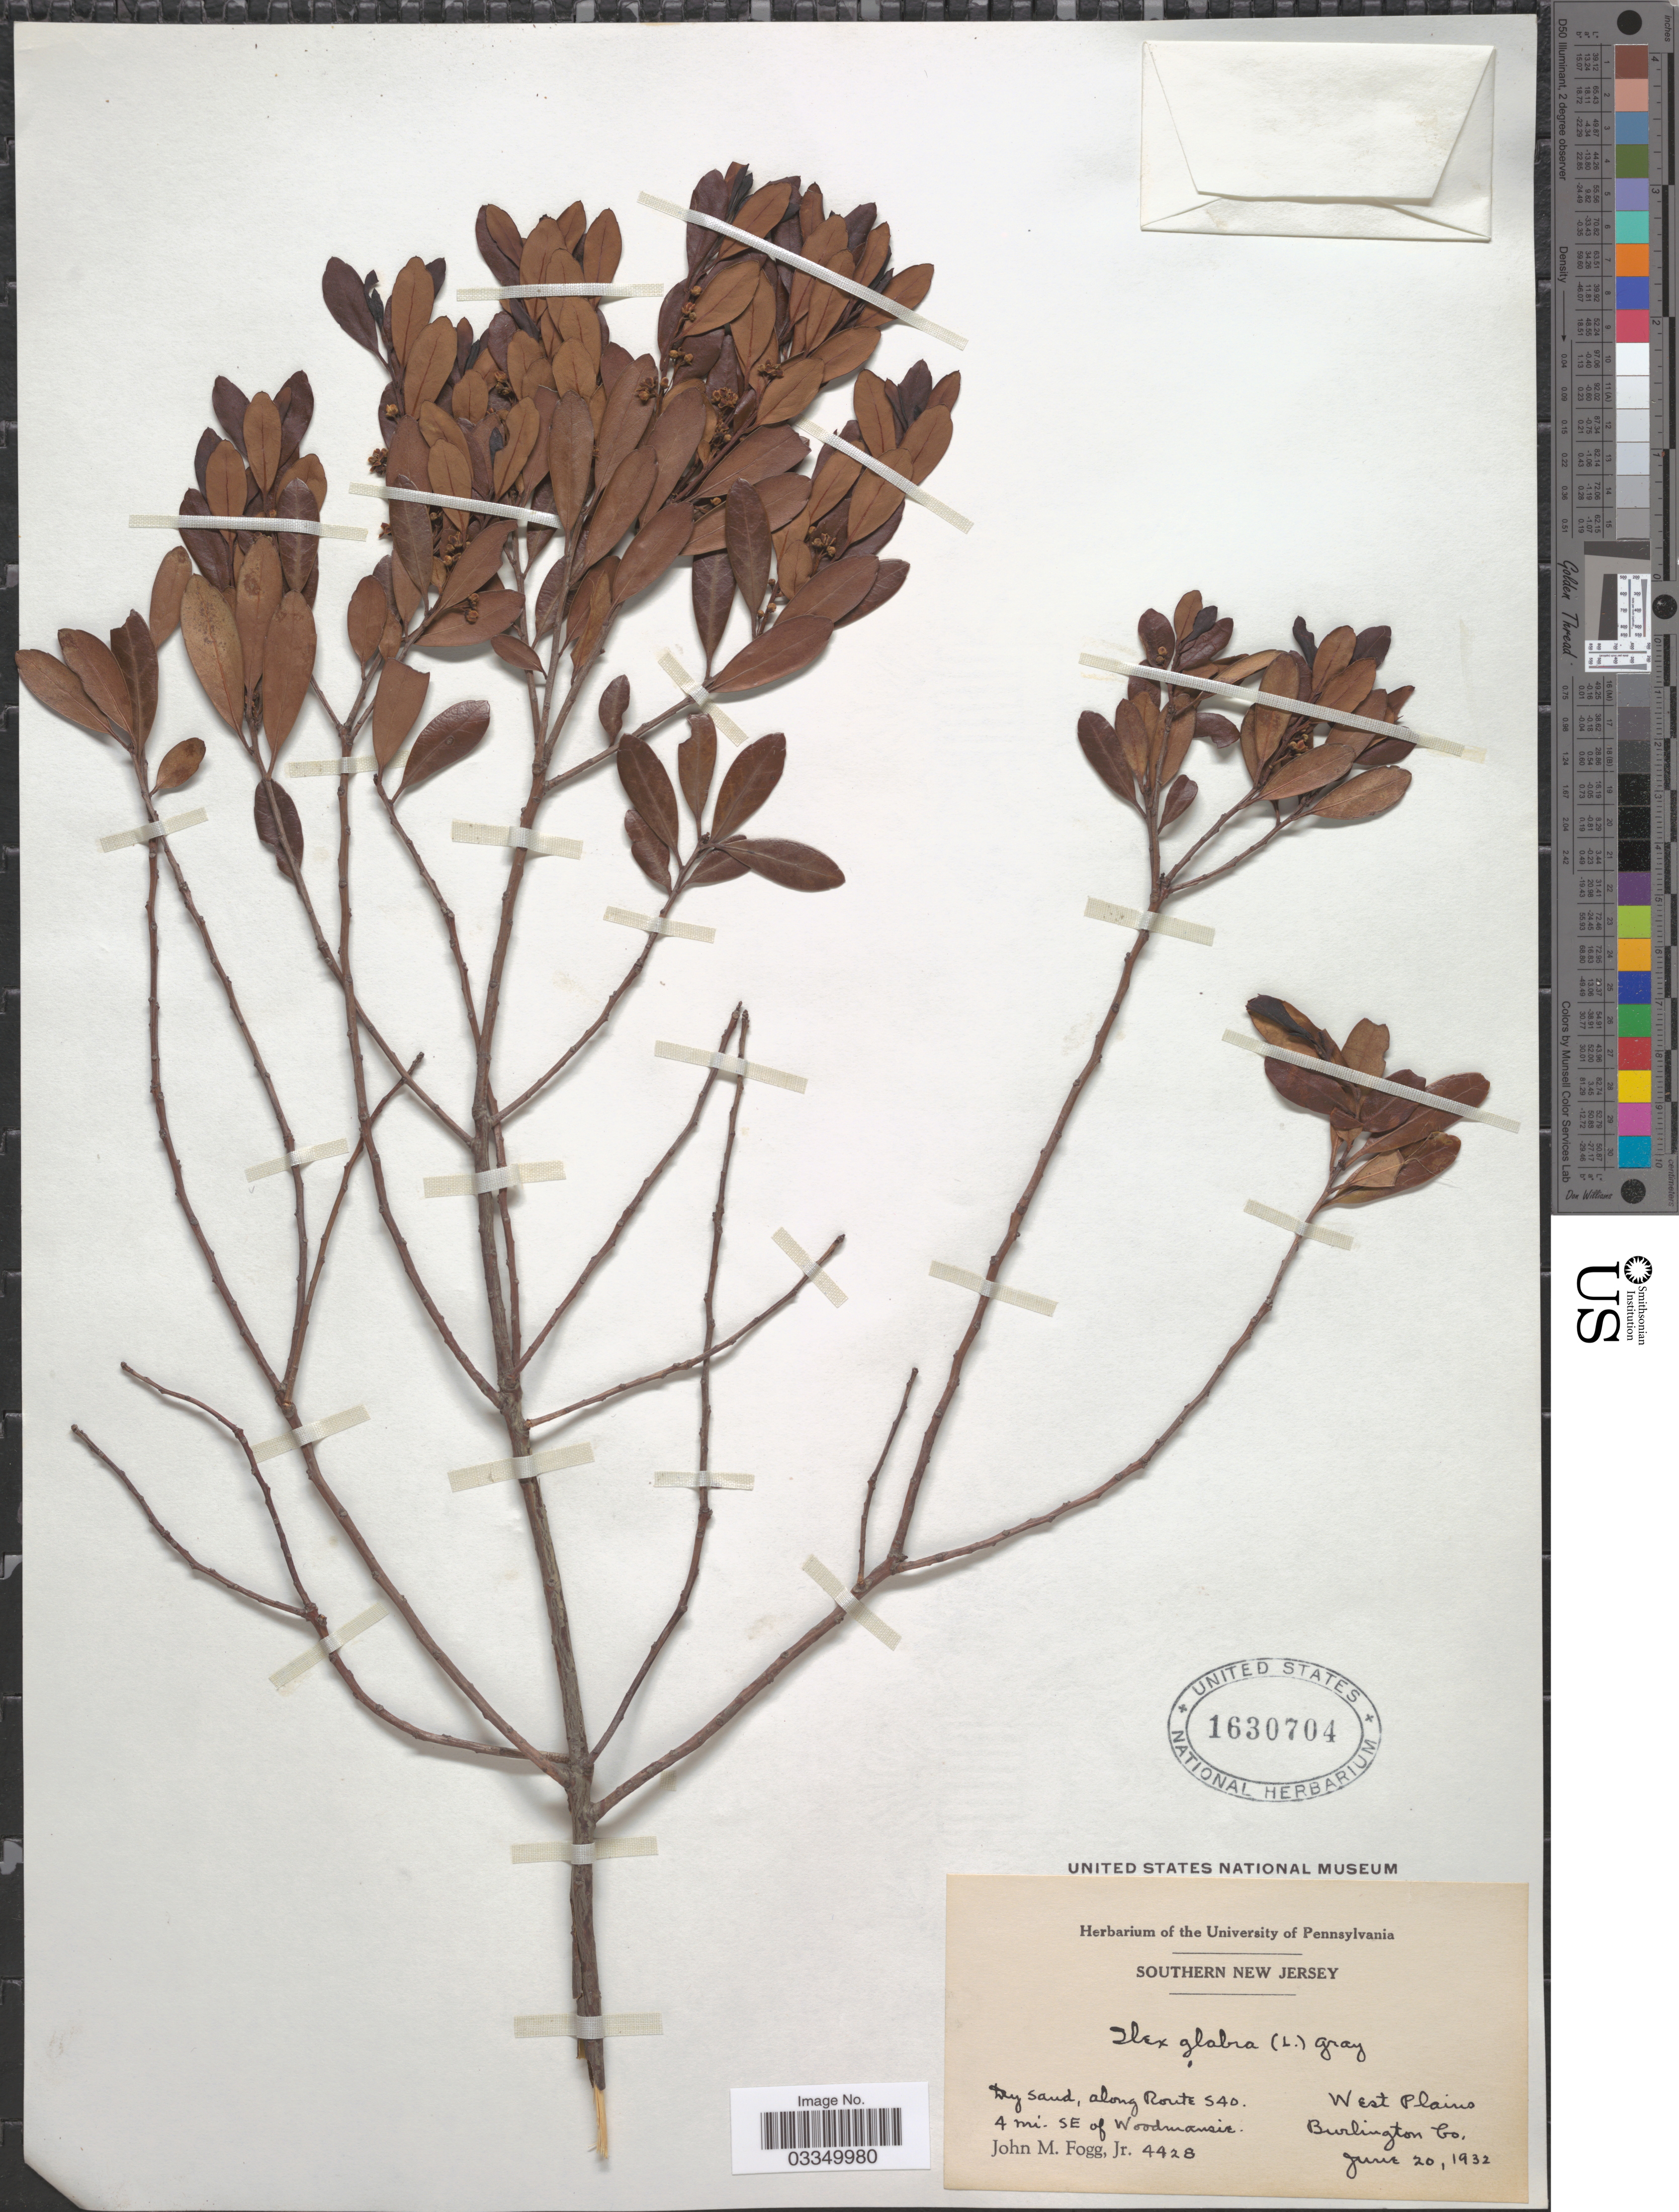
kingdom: Plantae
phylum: Tracheophyta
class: Magnoliopsida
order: Aquifoliales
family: Aquifoliaceae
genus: Ilex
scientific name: Ilex glabra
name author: (L.) A. Gray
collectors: J. Fogg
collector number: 4428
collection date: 1932-06-20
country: United States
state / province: New Jersey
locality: Southern New Jersey. Along Route S40. 4 mi. SE of Woodmansie. Burlington Co.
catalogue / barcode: US 1630704